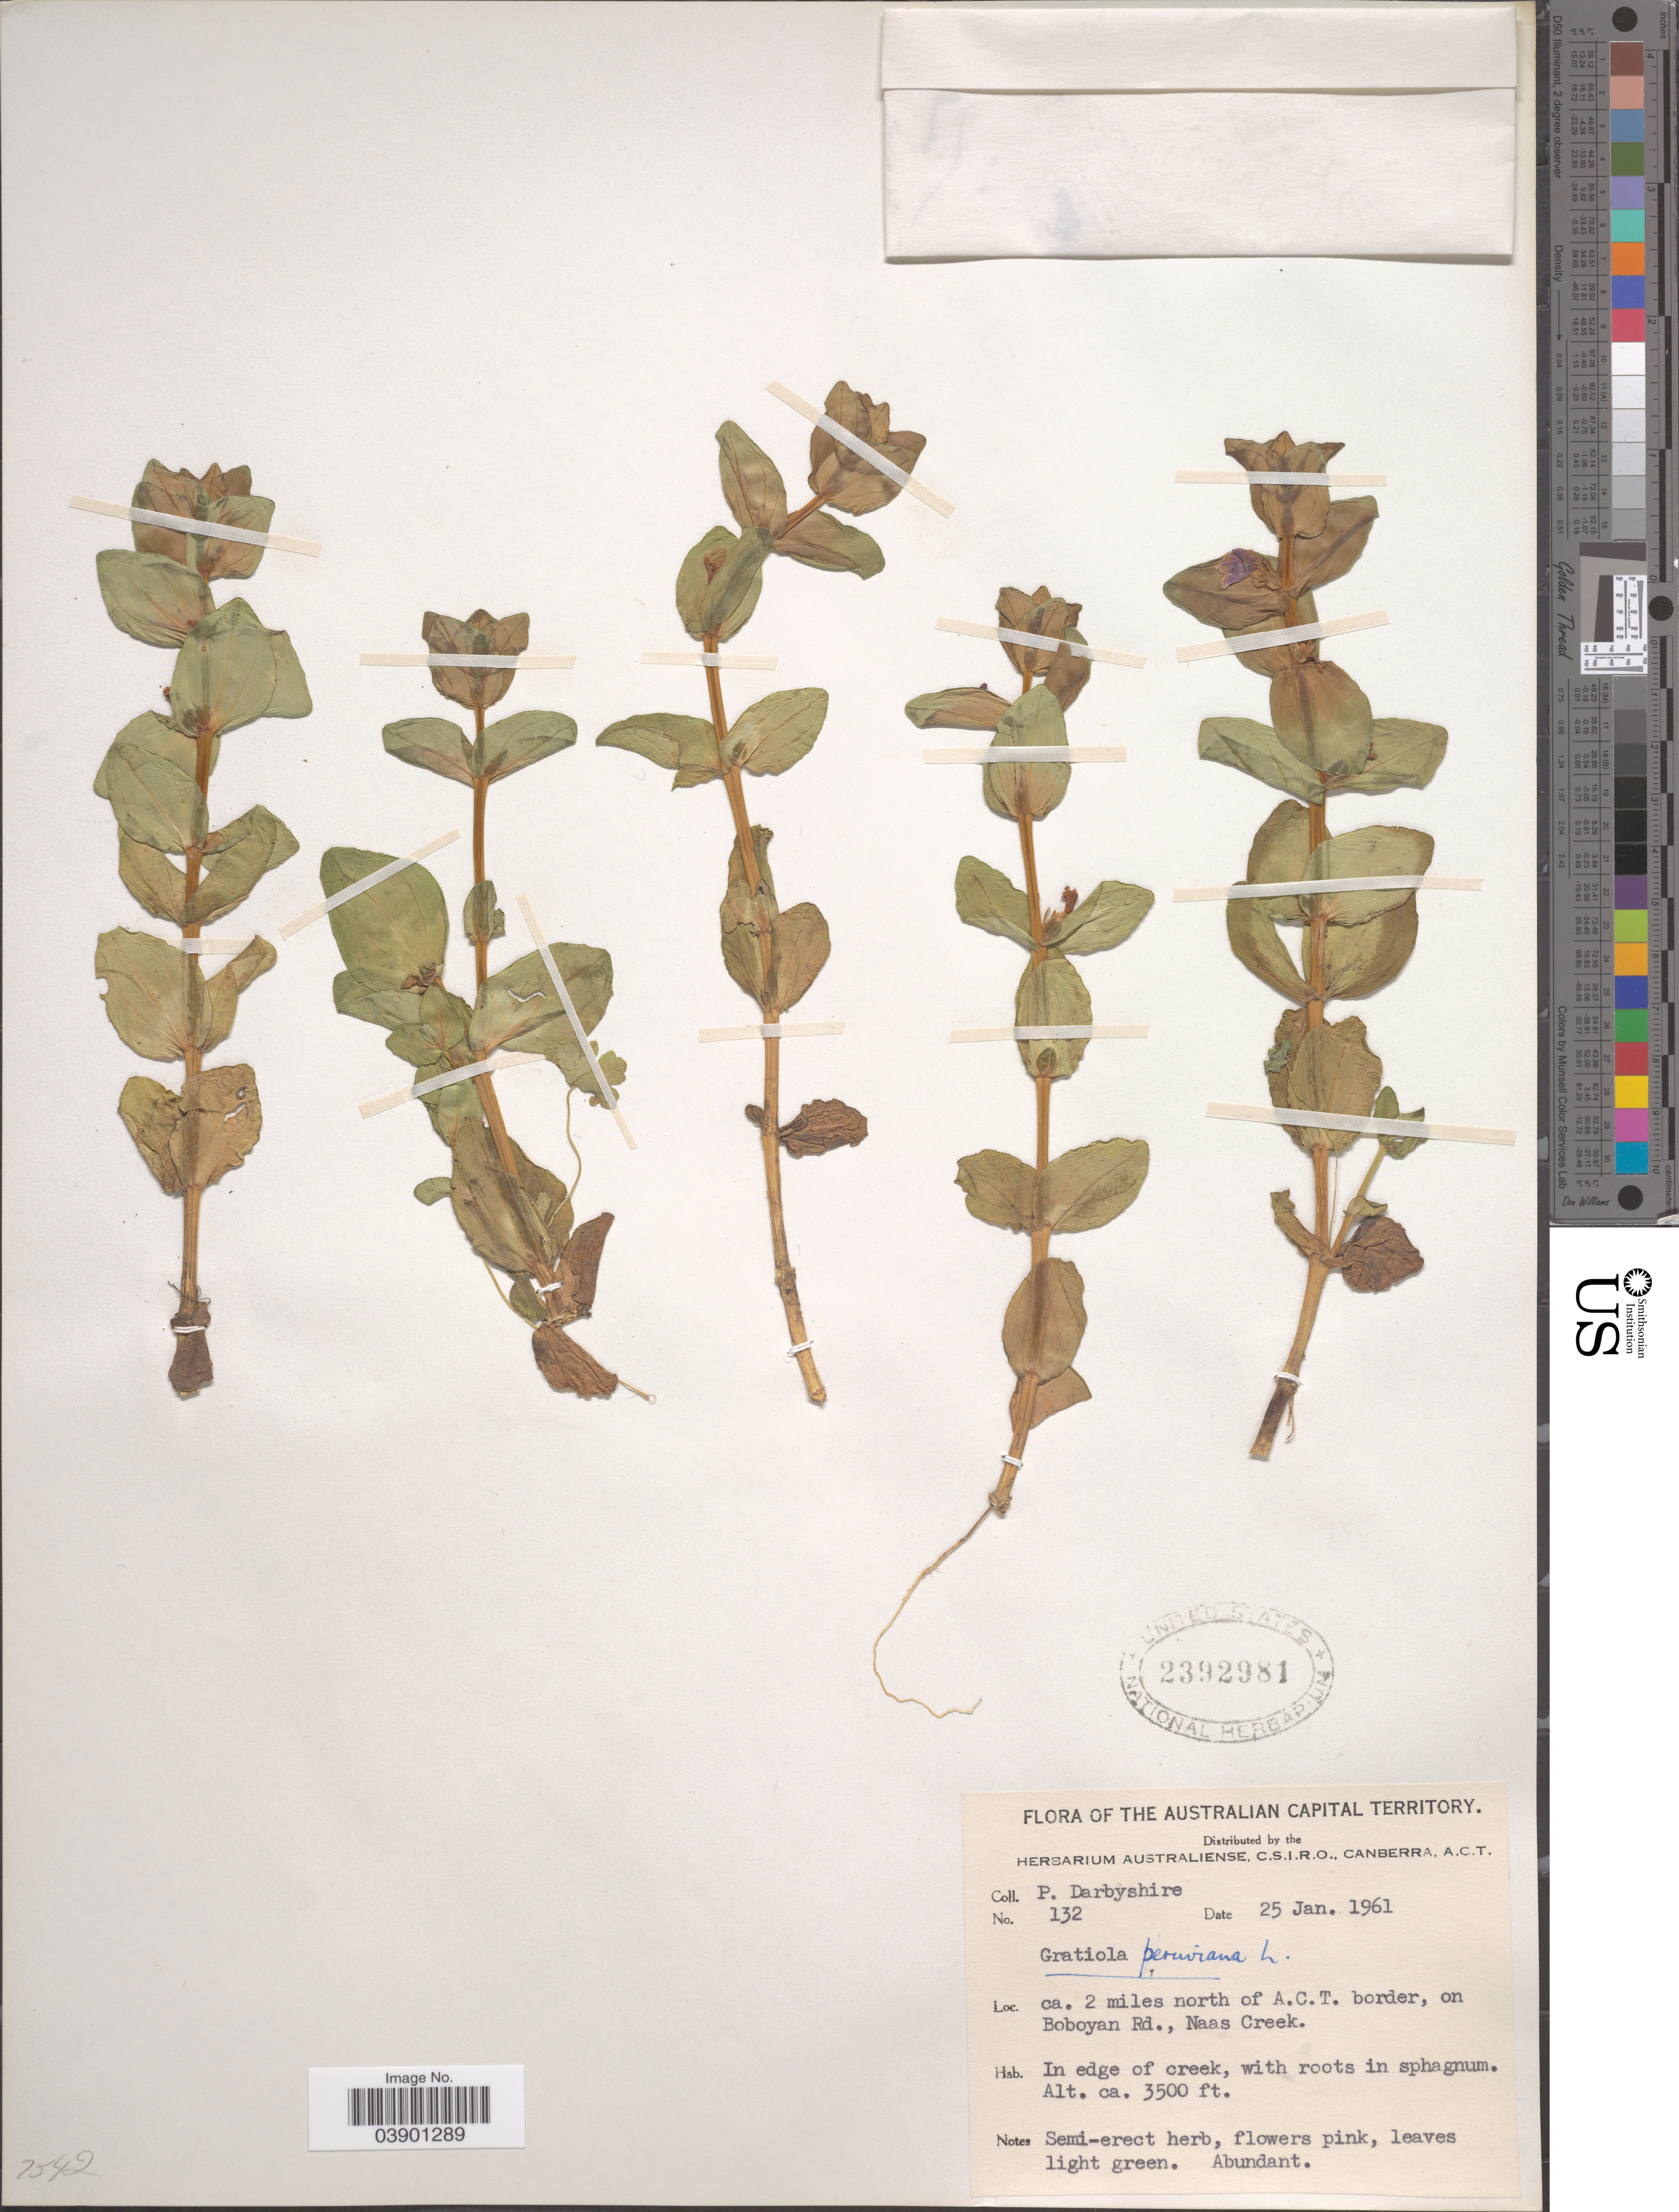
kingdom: Plantae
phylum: Tracheophyta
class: Magnoliopsida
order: Lamiales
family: Plantaginaceae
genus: Gratiola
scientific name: Gratiola peruviana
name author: L.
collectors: P. Darbyshire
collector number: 132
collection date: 1961-01-25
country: Australia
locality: The Australian Capital Territory. Ca. 2 miles north of A.C.T. border, on Boboyan Rd., Naas Creek.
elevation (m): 1067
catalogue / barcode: US 2392981